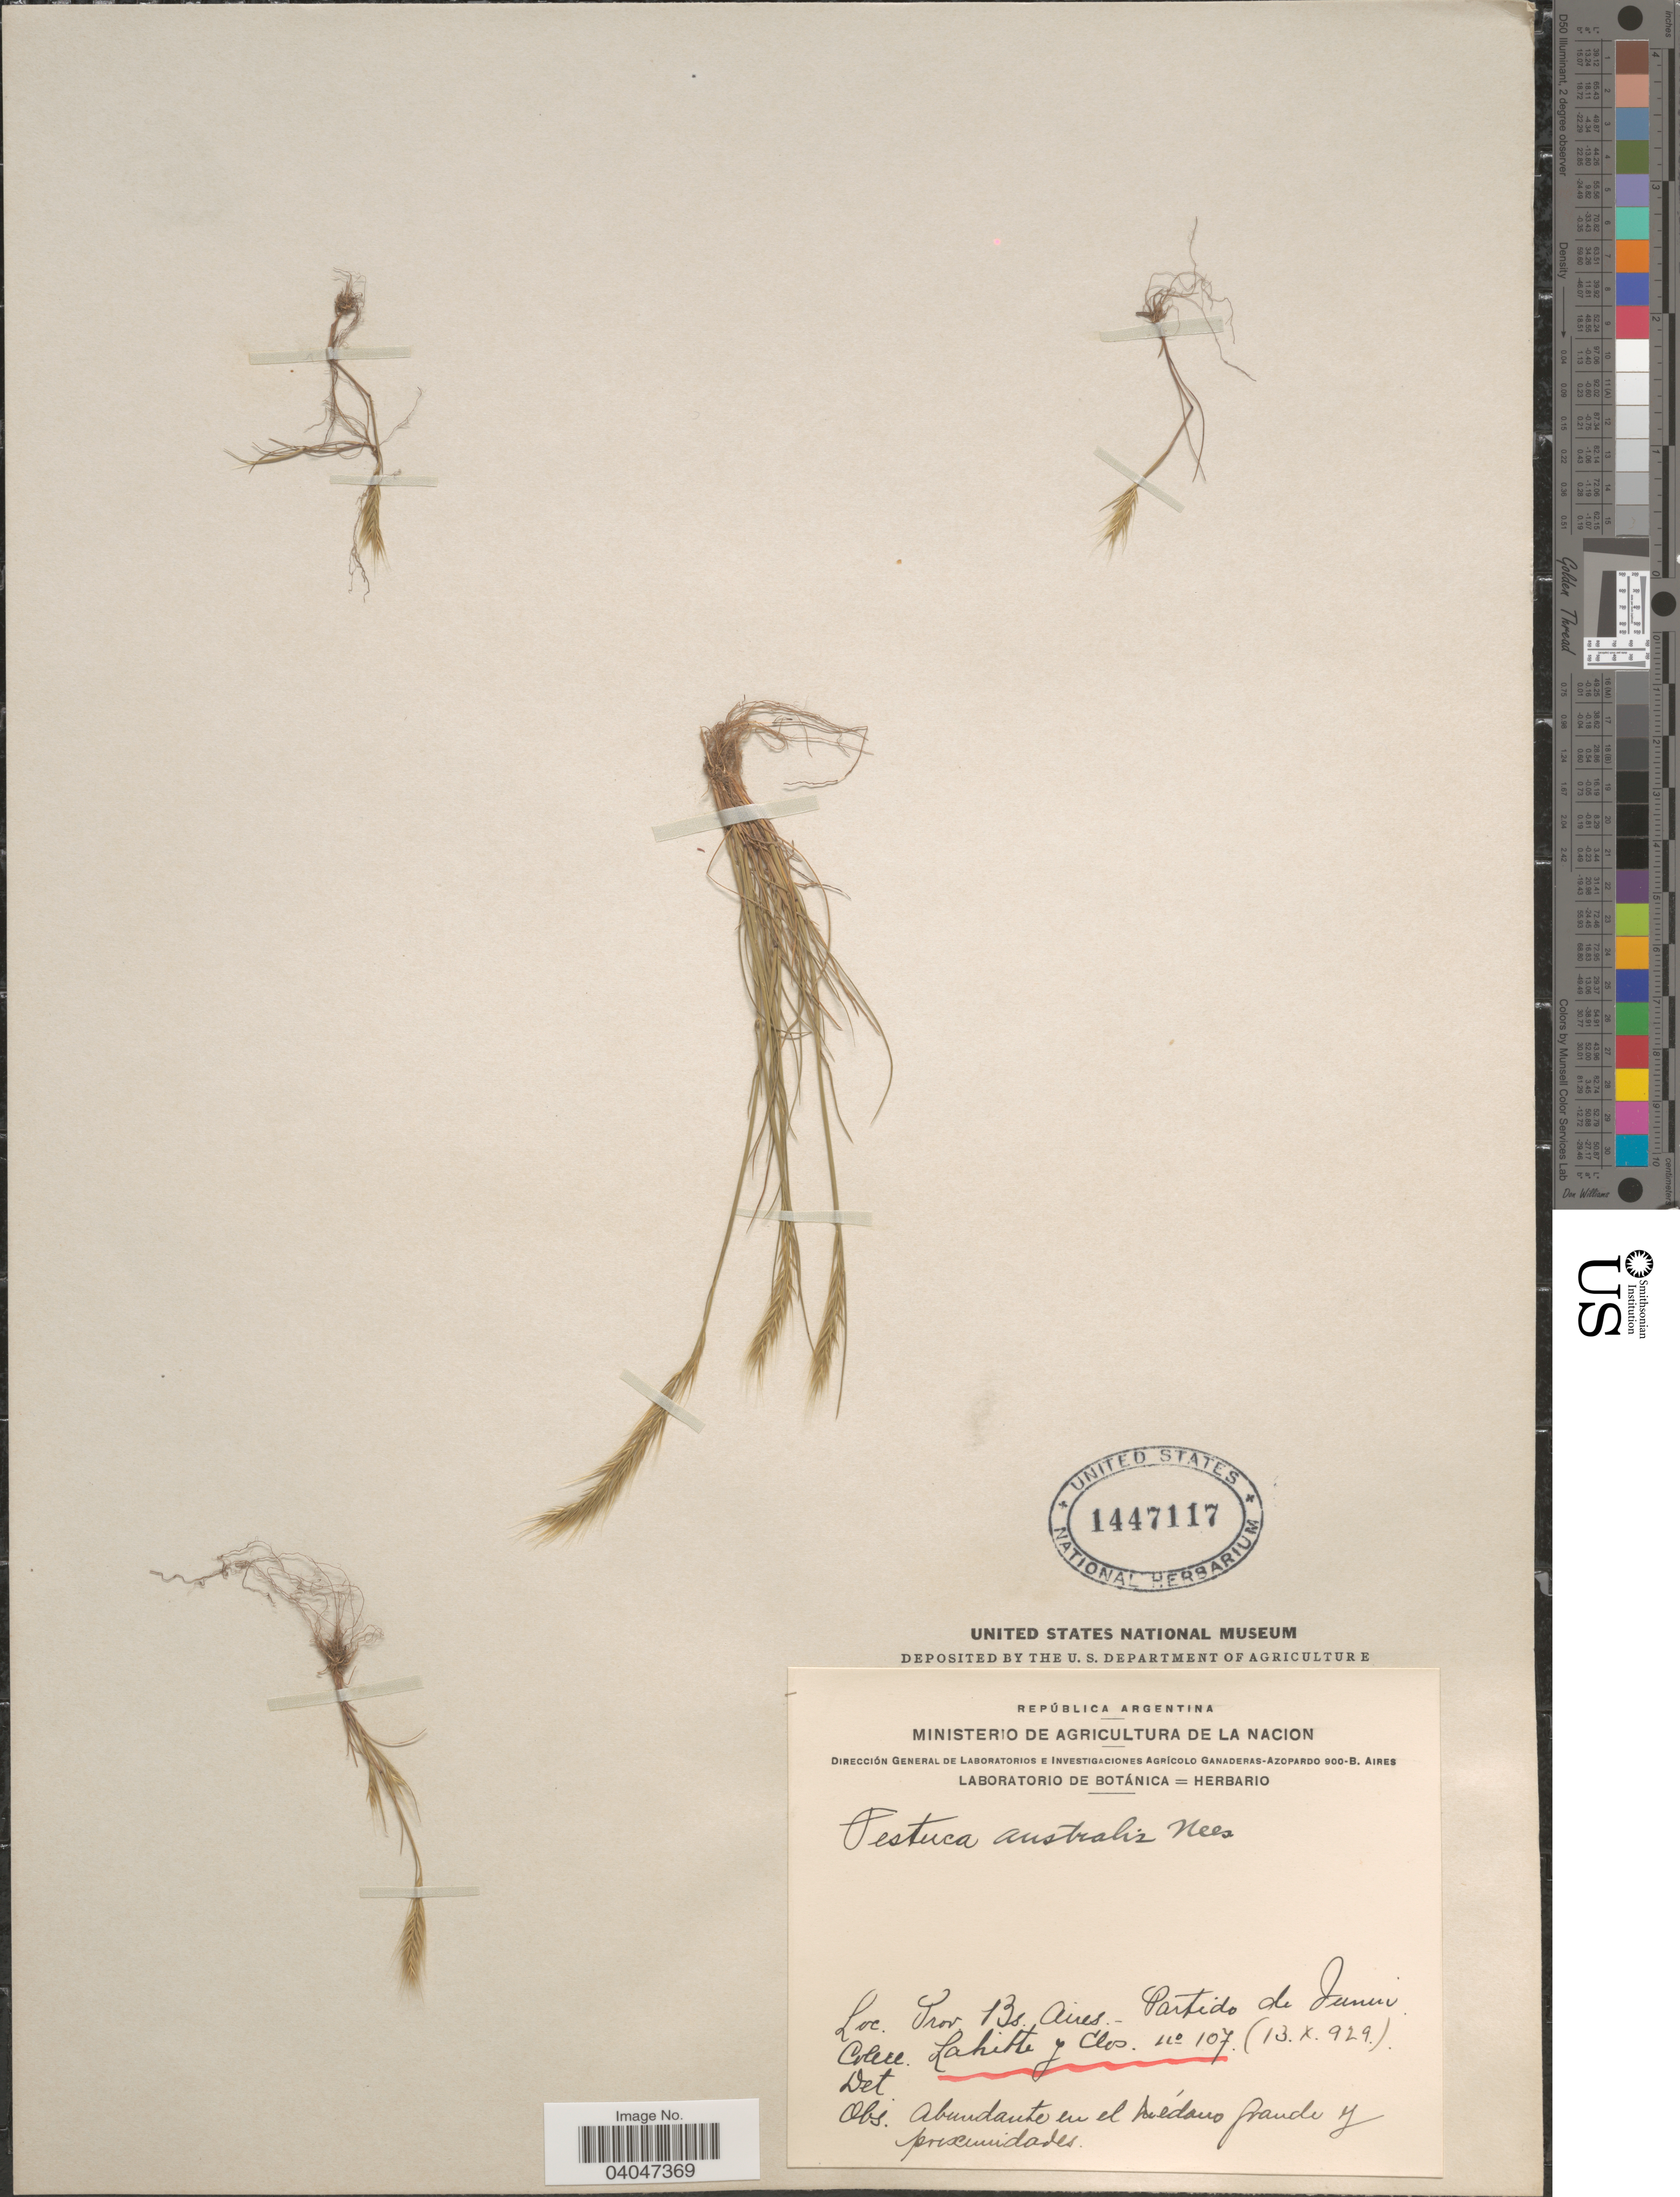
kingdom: Plantae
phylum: Tracheophyta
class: Liliopsida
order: Poales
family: Poaceae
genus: Festuca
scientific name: Festuca australis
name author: Nees ex Steud.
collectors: -. Lahitte & Clos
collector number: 107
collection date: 1929-10-13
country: Argentina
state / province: Buenos Aires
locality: Partido de Junin.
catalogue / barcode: US 1447117